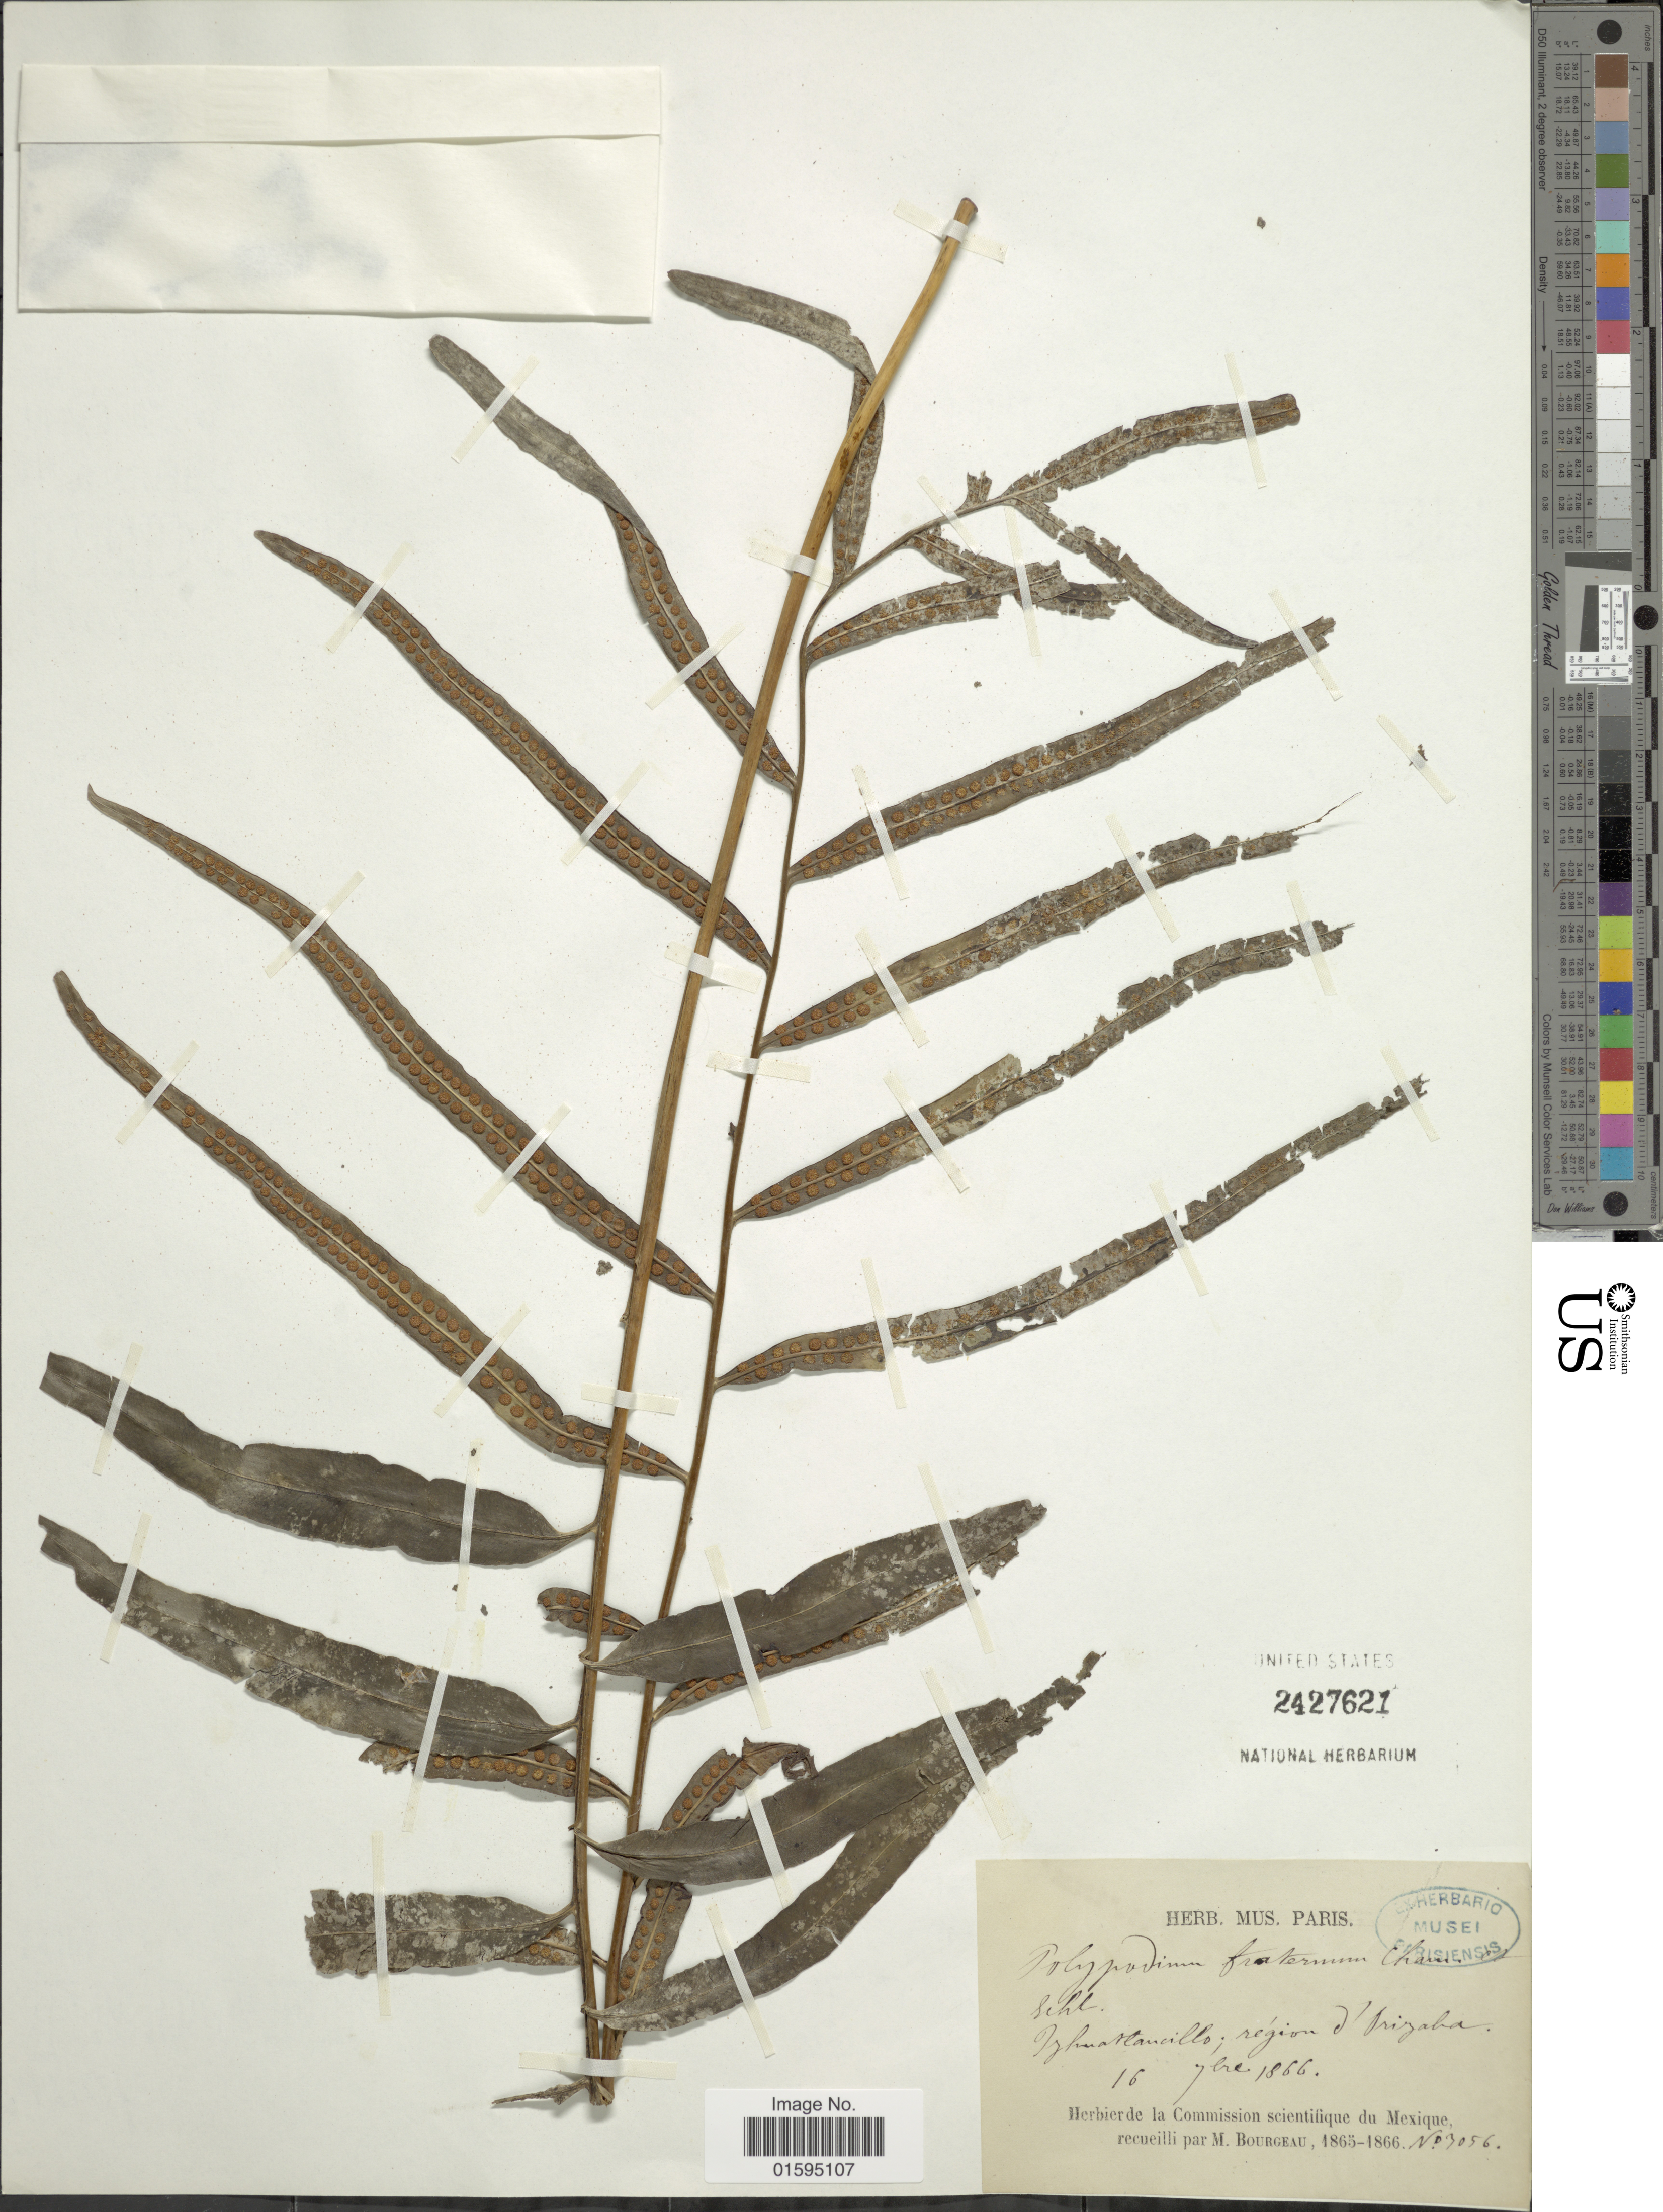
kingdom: Plantae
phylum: Tracheophyta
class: Polypodiopsida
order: Polypodiales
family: Polypodiaceae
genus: Polypodium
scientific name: Polypodium fraternum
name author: Schltdl. & Cham.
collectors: M. Bourgeau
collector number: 3056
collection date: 1865-07-16/1866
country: Mexico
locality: Ishuatlancillo región d' Orizaba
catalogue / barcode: US 2427621